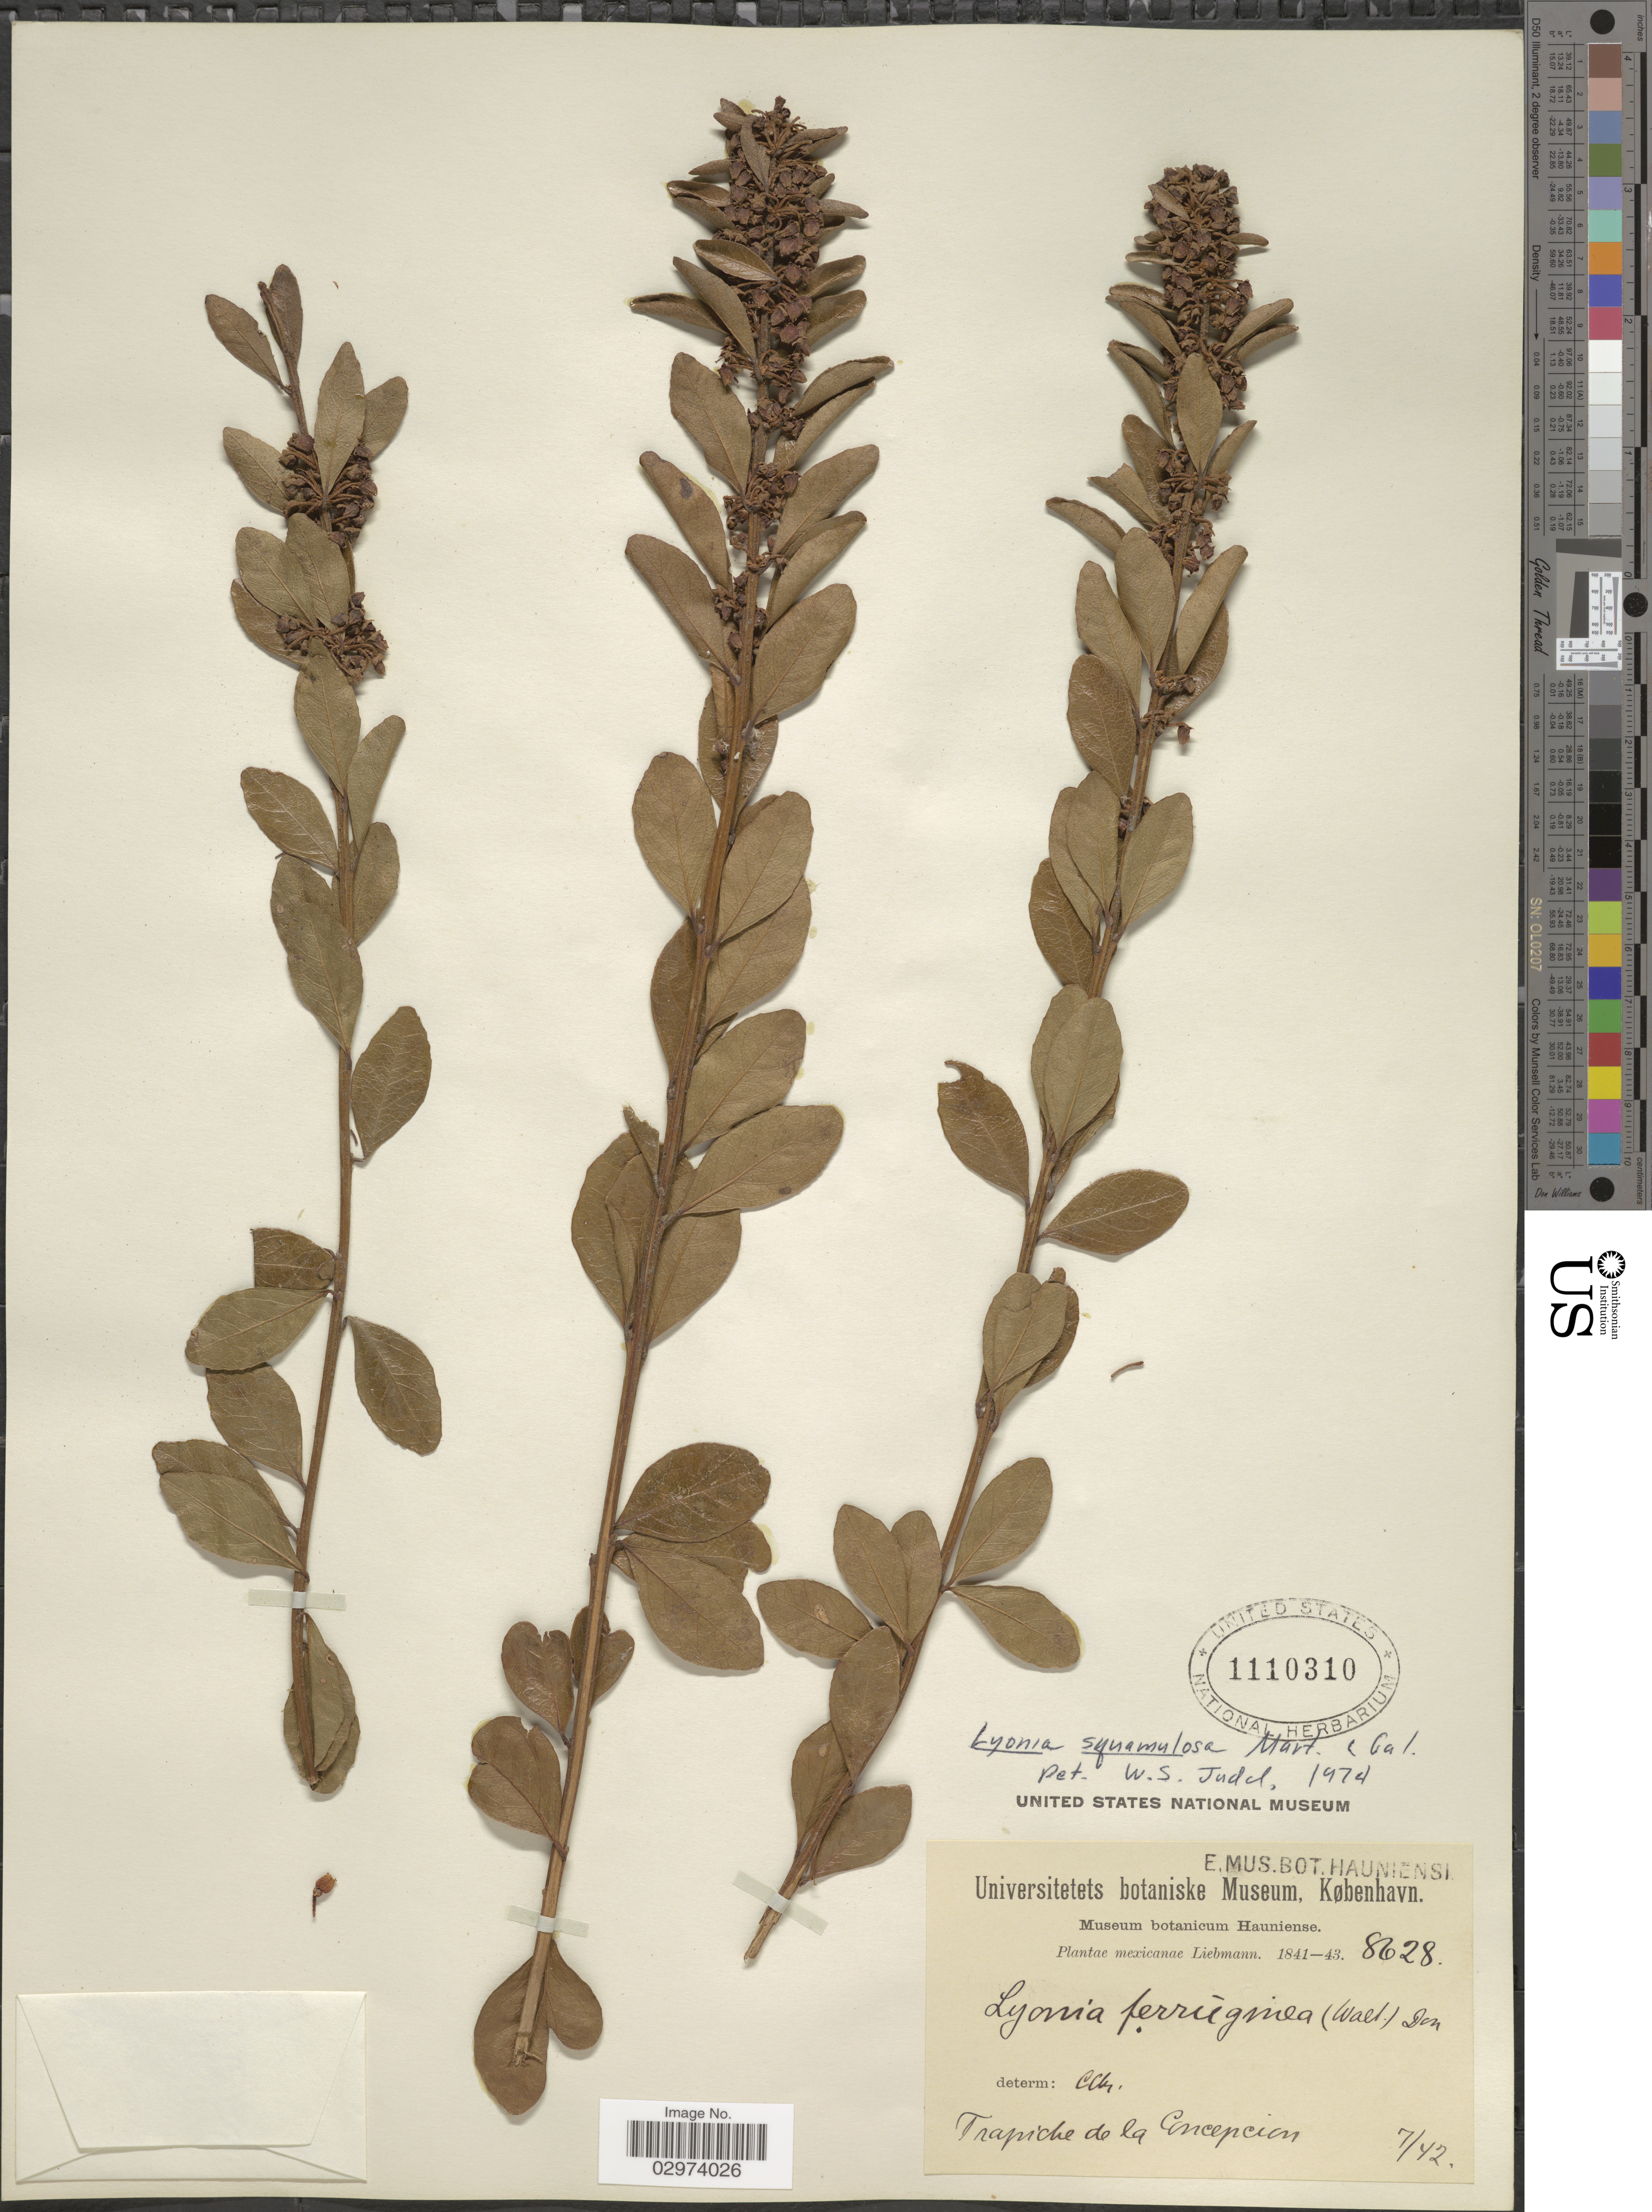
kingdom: Plantae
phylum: Tracheophyta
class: Magnoliopsida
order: Ericales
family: Ericaceae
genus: Lyonia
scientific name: Lyonia squamulosa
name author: M. Martens & Galeotti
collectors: Liebmann, --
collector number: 8628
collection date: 1842-07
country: Mexico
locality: Trapiche de la Concepcion.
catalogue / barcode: US 1110310